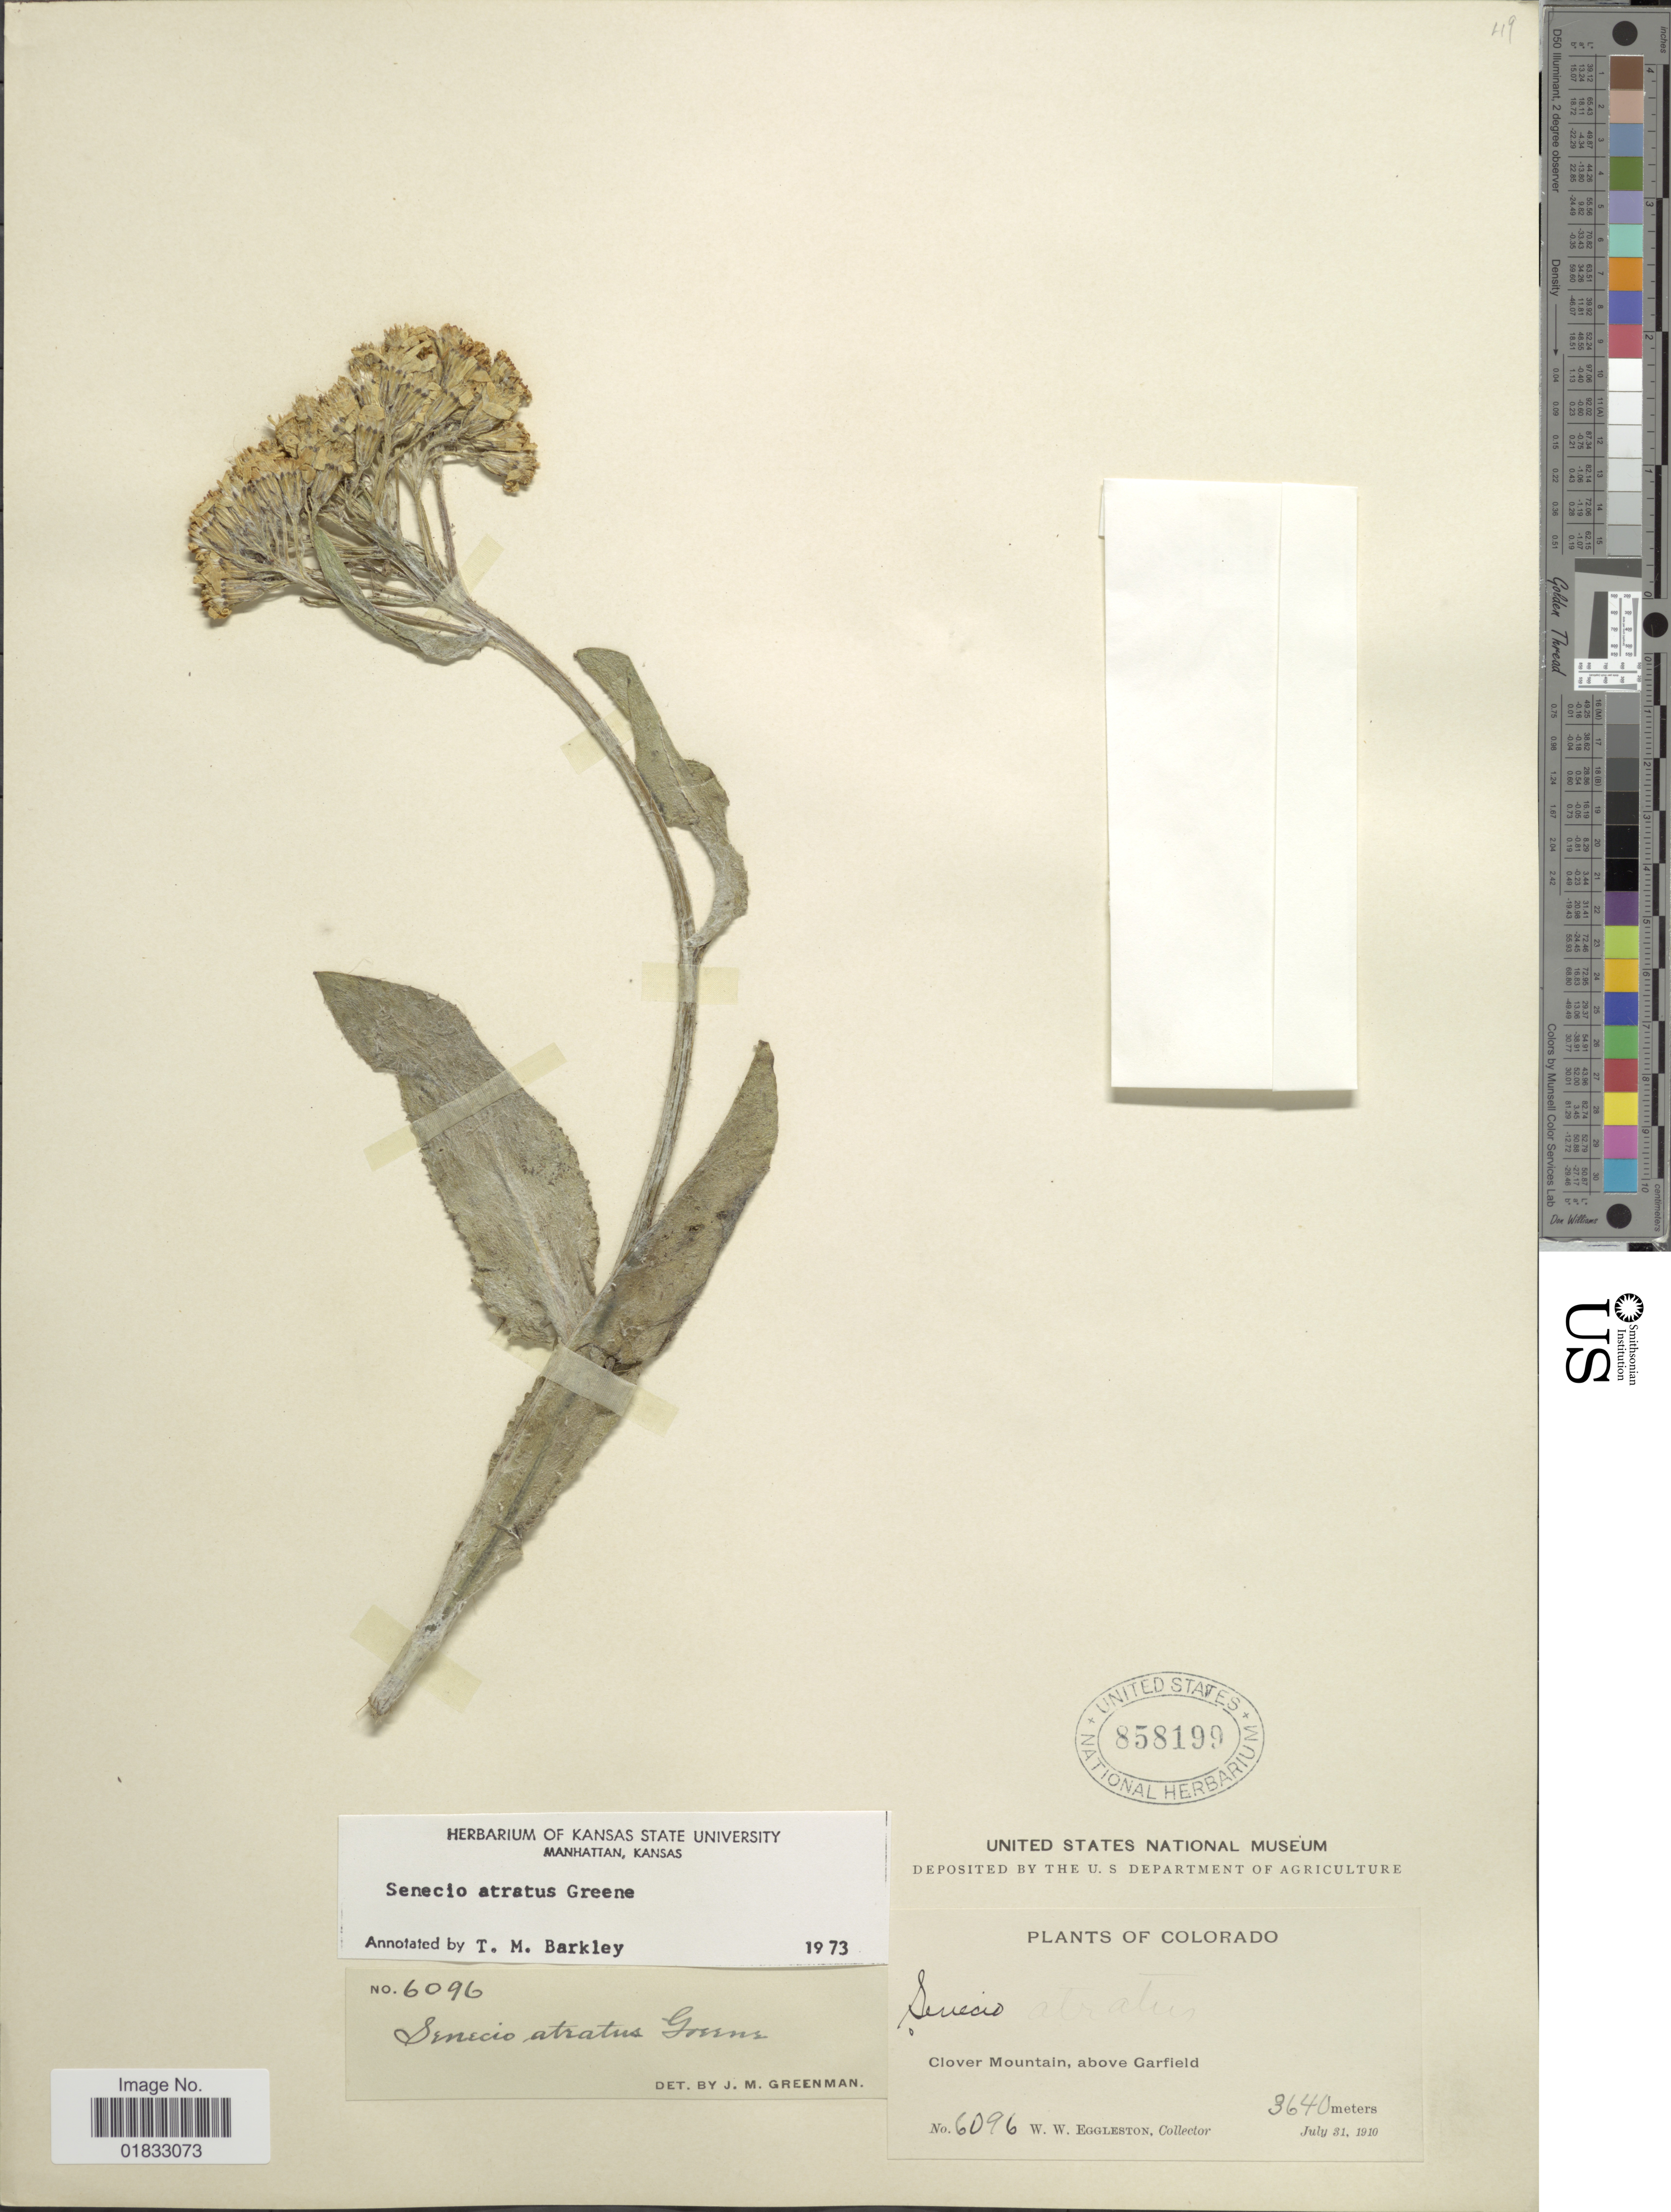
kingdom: Plantae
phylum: Tracheophyta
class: Magnoliopsida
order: Asterales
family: Asteraceae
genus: Senecio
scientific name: Senecio atratus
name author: Greene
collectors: W. W. Eggleston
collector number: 6096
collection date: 1910-07-31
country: United States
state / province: Colorado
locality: Colver Mountain, above Garfield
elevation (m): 3640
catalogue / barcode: US 858199